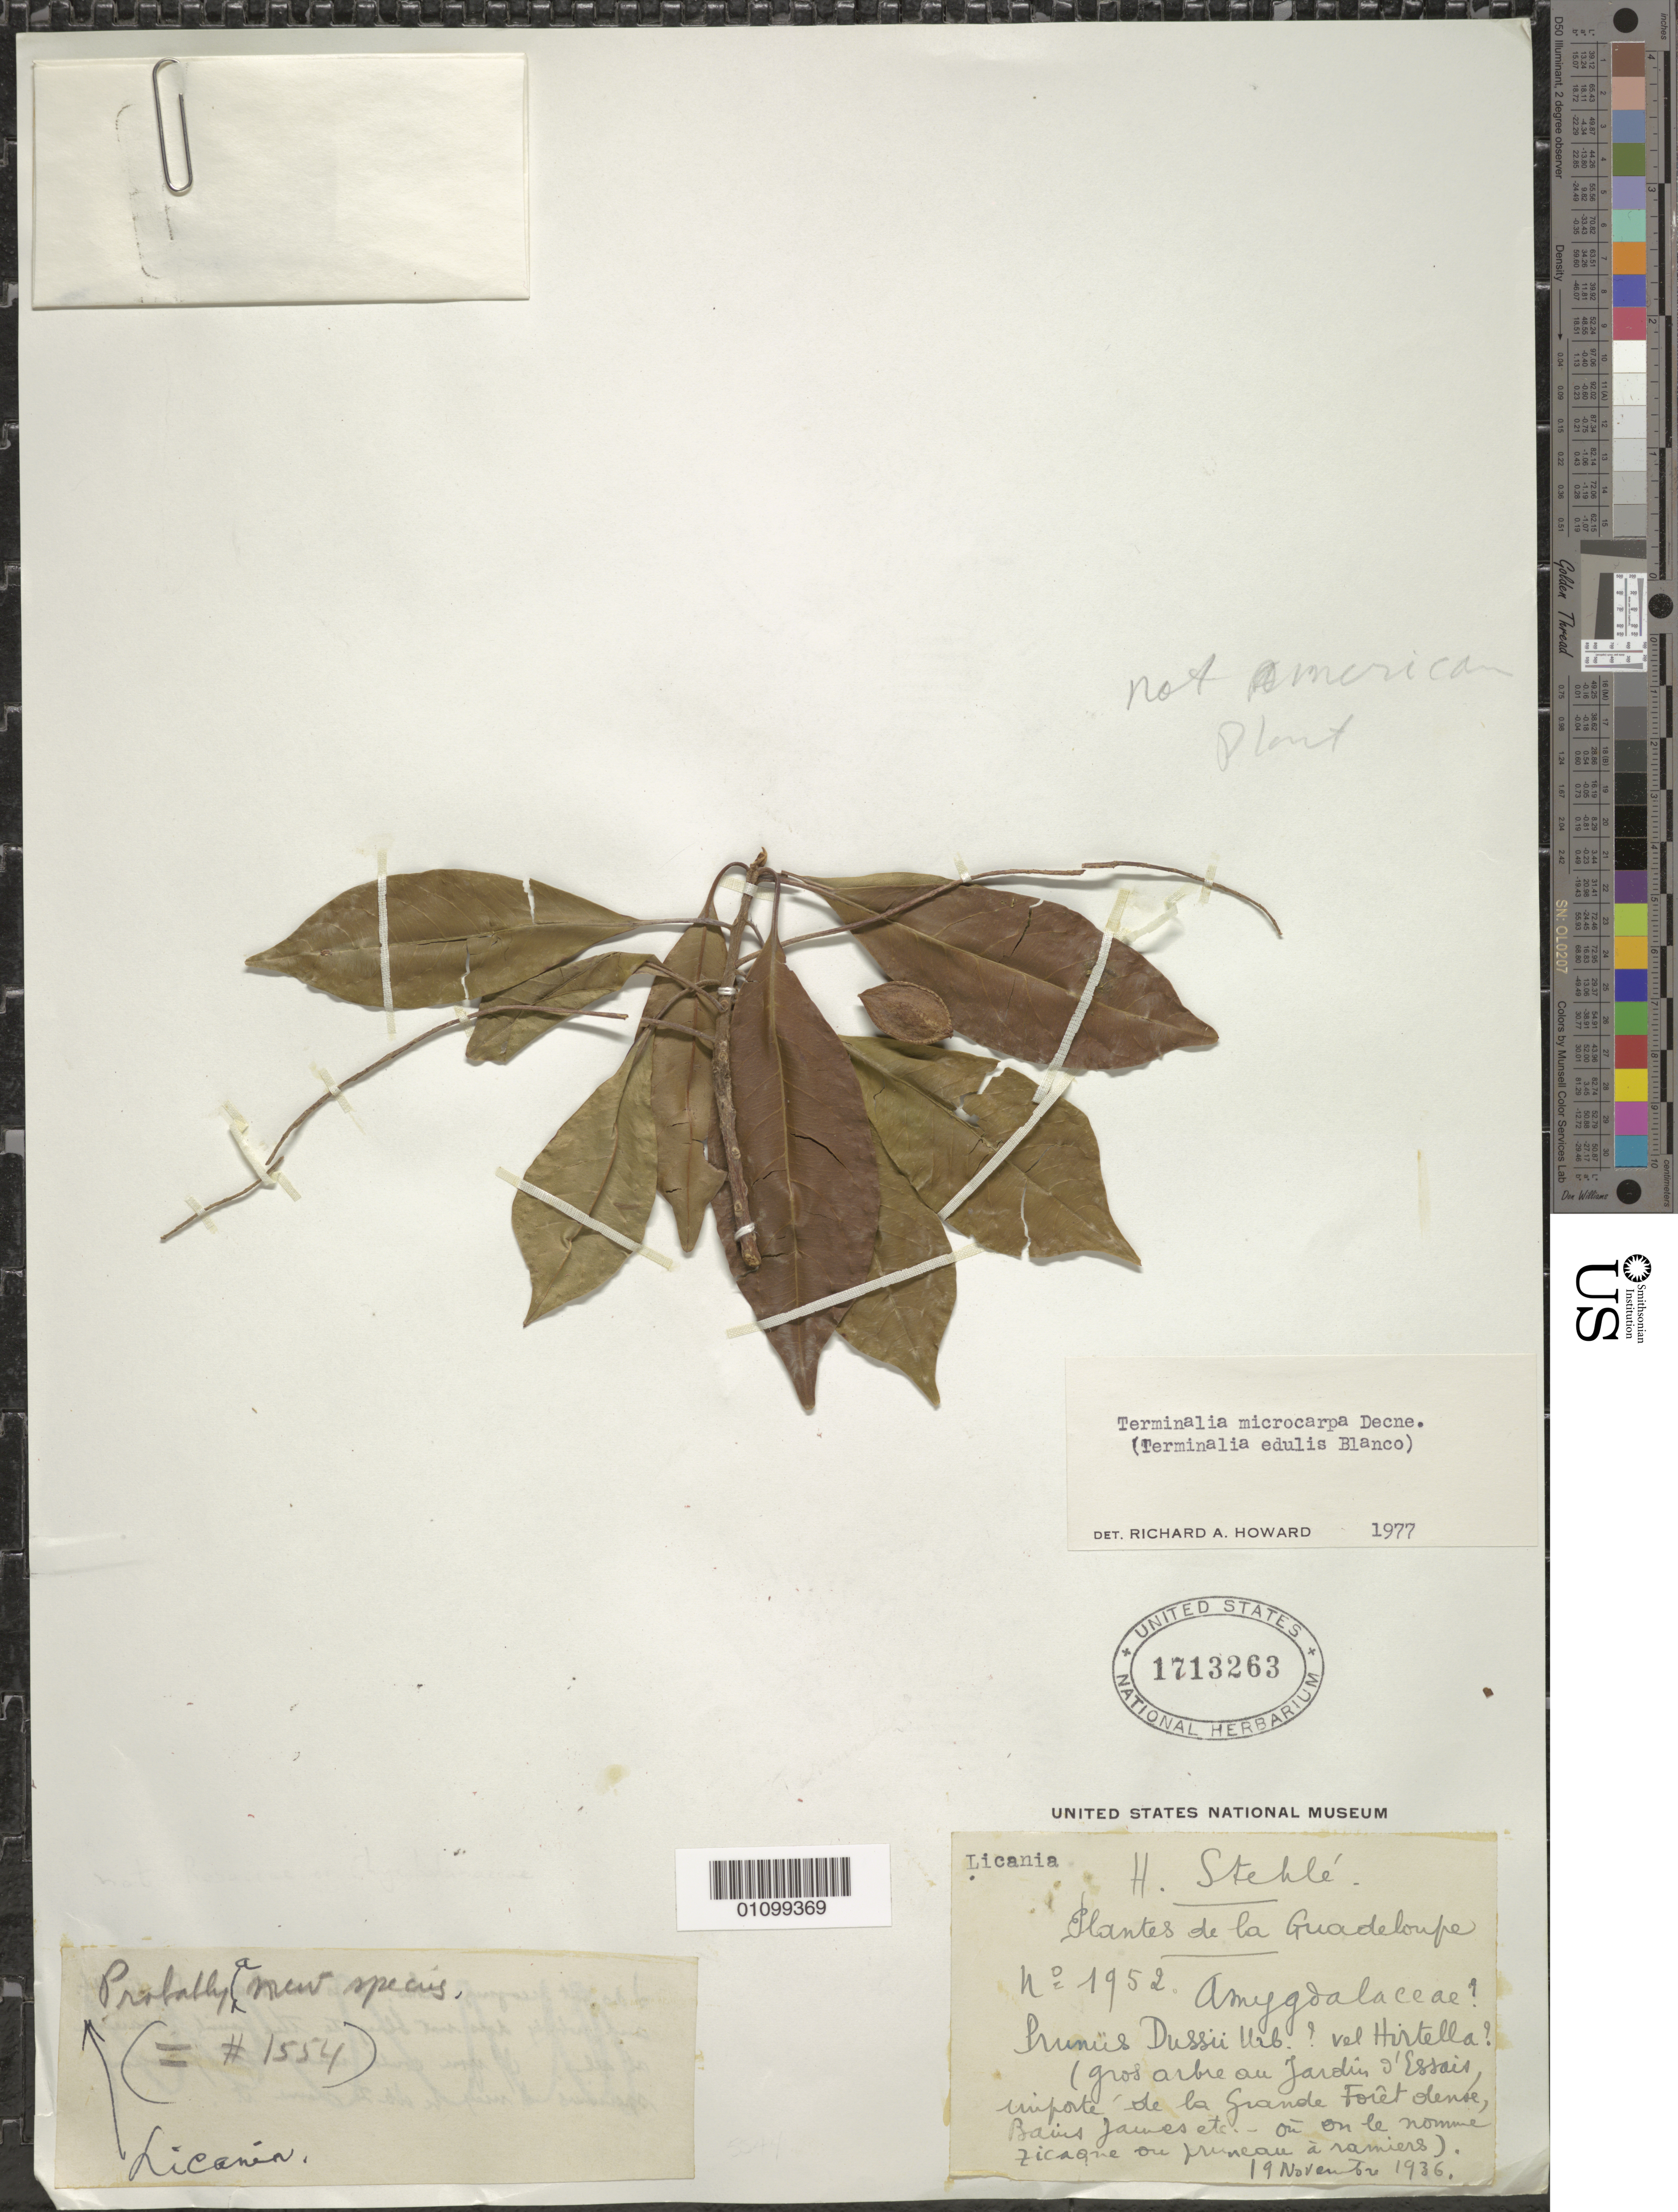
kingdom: Plantae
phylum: Tracheophyta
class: Magnoliopsida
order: Myrtales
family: Combretaceae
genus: Terminalia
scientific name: Terminalia microcarpa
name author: Decne.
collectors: H. Stehlé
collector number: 1952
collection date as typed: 19 Nov 1936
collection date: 1936-11-19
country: Guadeloupe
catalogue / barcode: US 1713263